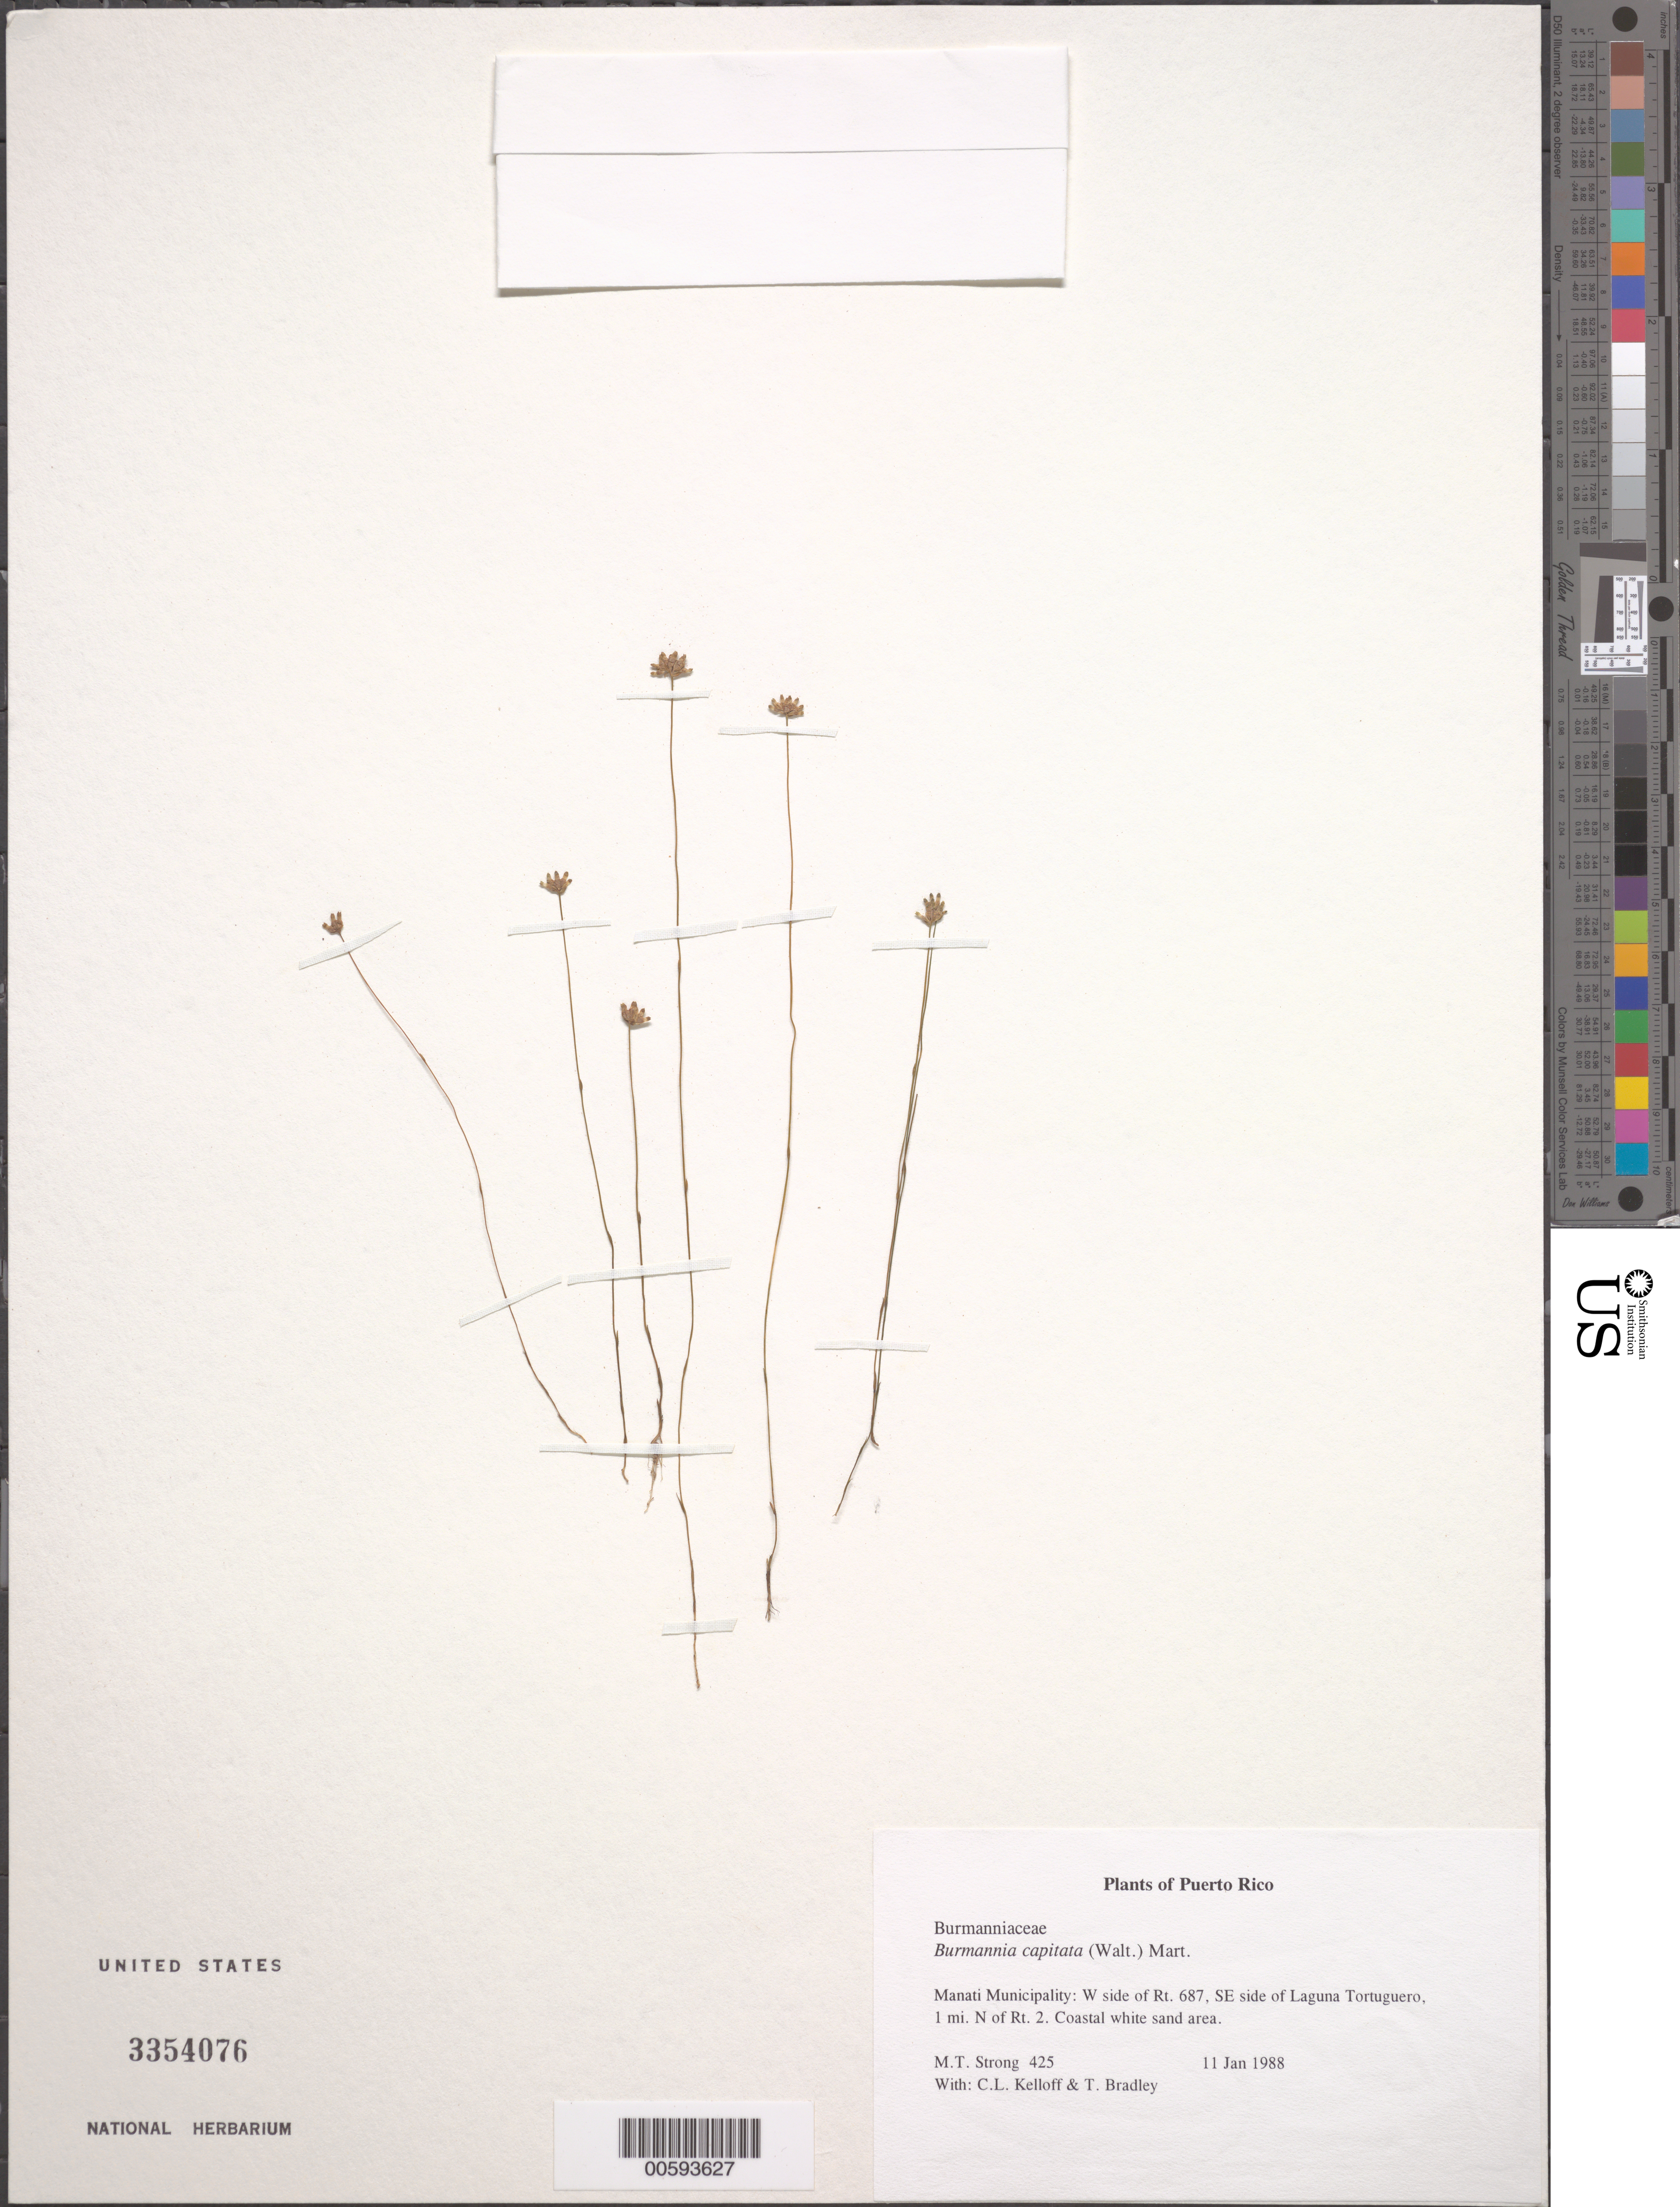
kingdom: Plantae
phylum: Tracheophyta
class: Liliopsida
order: Dioscoreales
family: Burmanniaceae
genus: Burmannia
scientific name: Burmannia capitata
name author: (Walter ex J.F. Gmel.) Mart.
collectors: M. T. Strong, C. L. Kelloff & T. Bradley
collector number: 425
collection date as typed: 11 Jan 1988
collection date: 1988-01-11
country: Puerto Rico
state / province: Manatí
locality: Manati Municipality: W side of Rt. 687, SE side of Laguna Tortuguero, 1 mi. N of Rt. 2.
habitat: Coastal white sand area.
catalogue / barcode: US 3354076